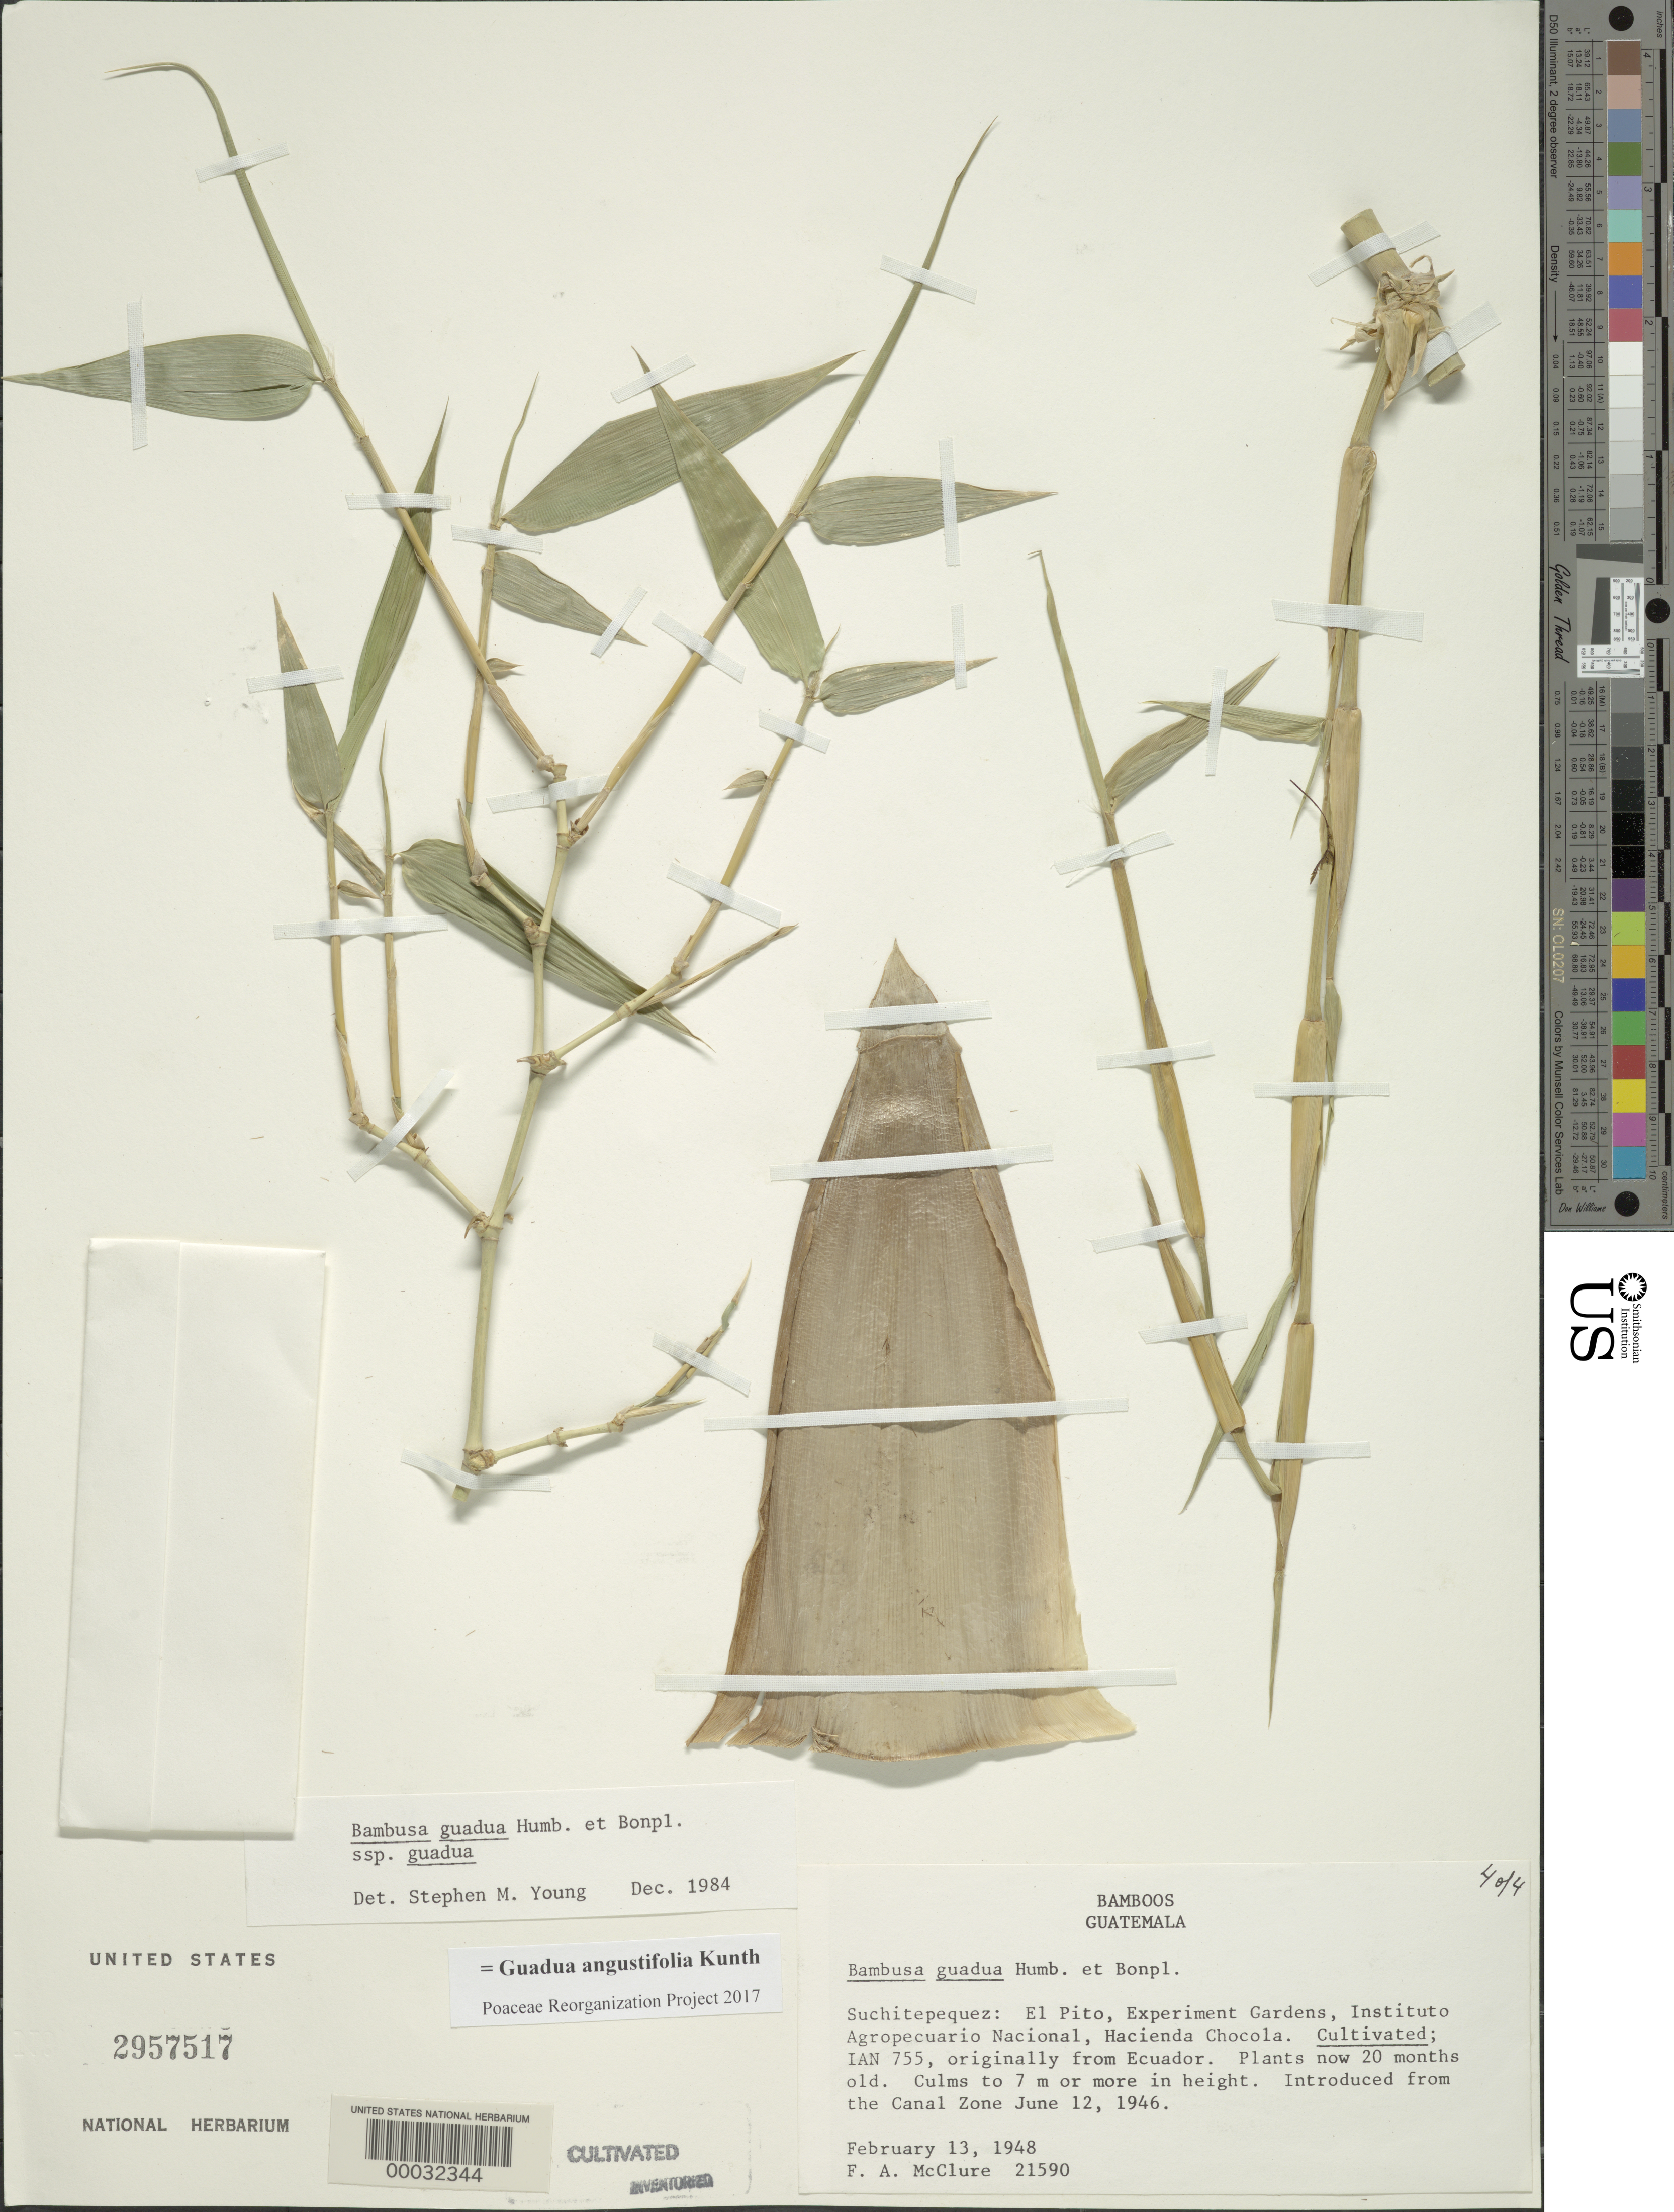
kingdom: Plantae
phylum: Tracheophyta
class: Liliopsida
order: Poales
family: Poaceae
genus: Guadua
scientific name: Guadua angustifolia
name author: Kunth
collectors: F. A. McClure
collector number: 21590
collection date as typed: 13 Feb 1948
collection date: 1948-02-13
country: Guatemala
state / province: Suchitepéquez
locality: Hacienda Chocola; El Pito, Experiment Gardens, Institutio Agropecuario Nacional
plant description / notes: Introduced from the Canal Zone12 Jun 1946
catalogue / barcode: US 2957517